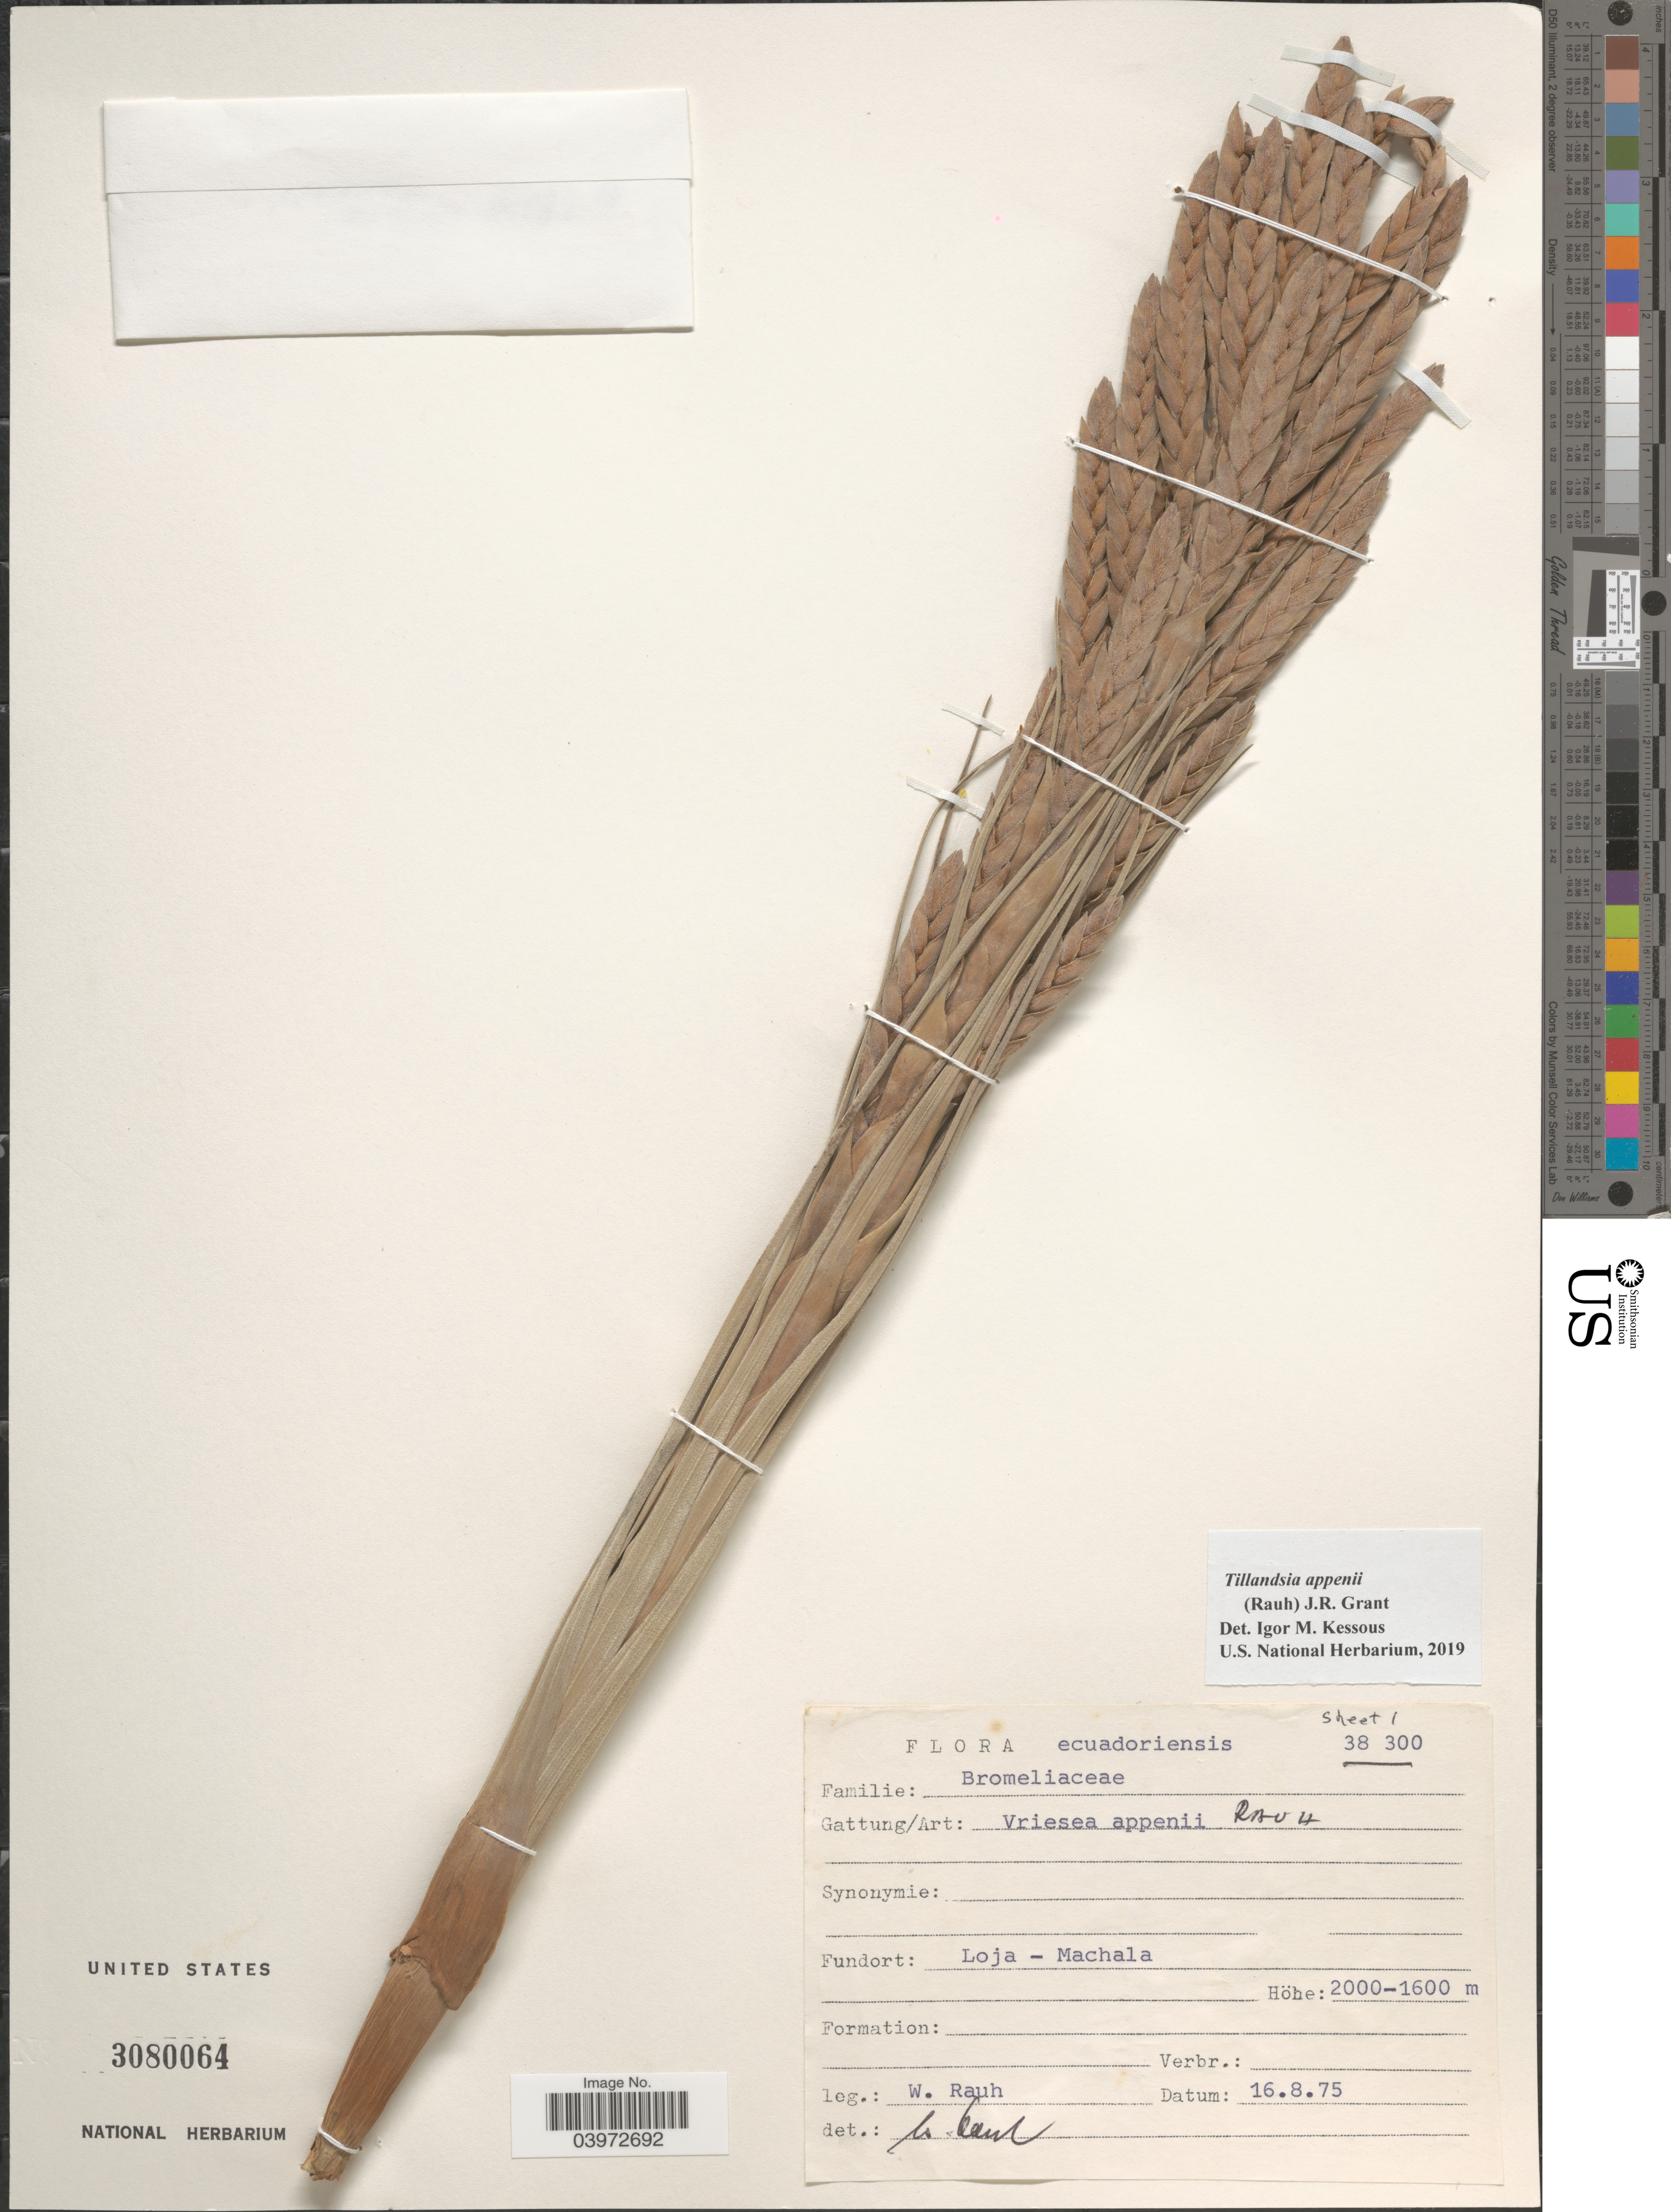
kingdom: Plantae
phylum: Tracheophyta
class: Liliopsida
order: Poales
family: Bromeliaceae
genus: Tillandsia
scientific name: Tillandsia appenii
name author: (Rauh) J.R. Grant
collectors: W. Rauh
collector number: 38300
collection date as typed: Transcribed d/m/y: 16/8/75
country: Ecuador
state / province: Loja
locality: Machala.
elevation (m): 1600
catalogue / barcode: US 3080064